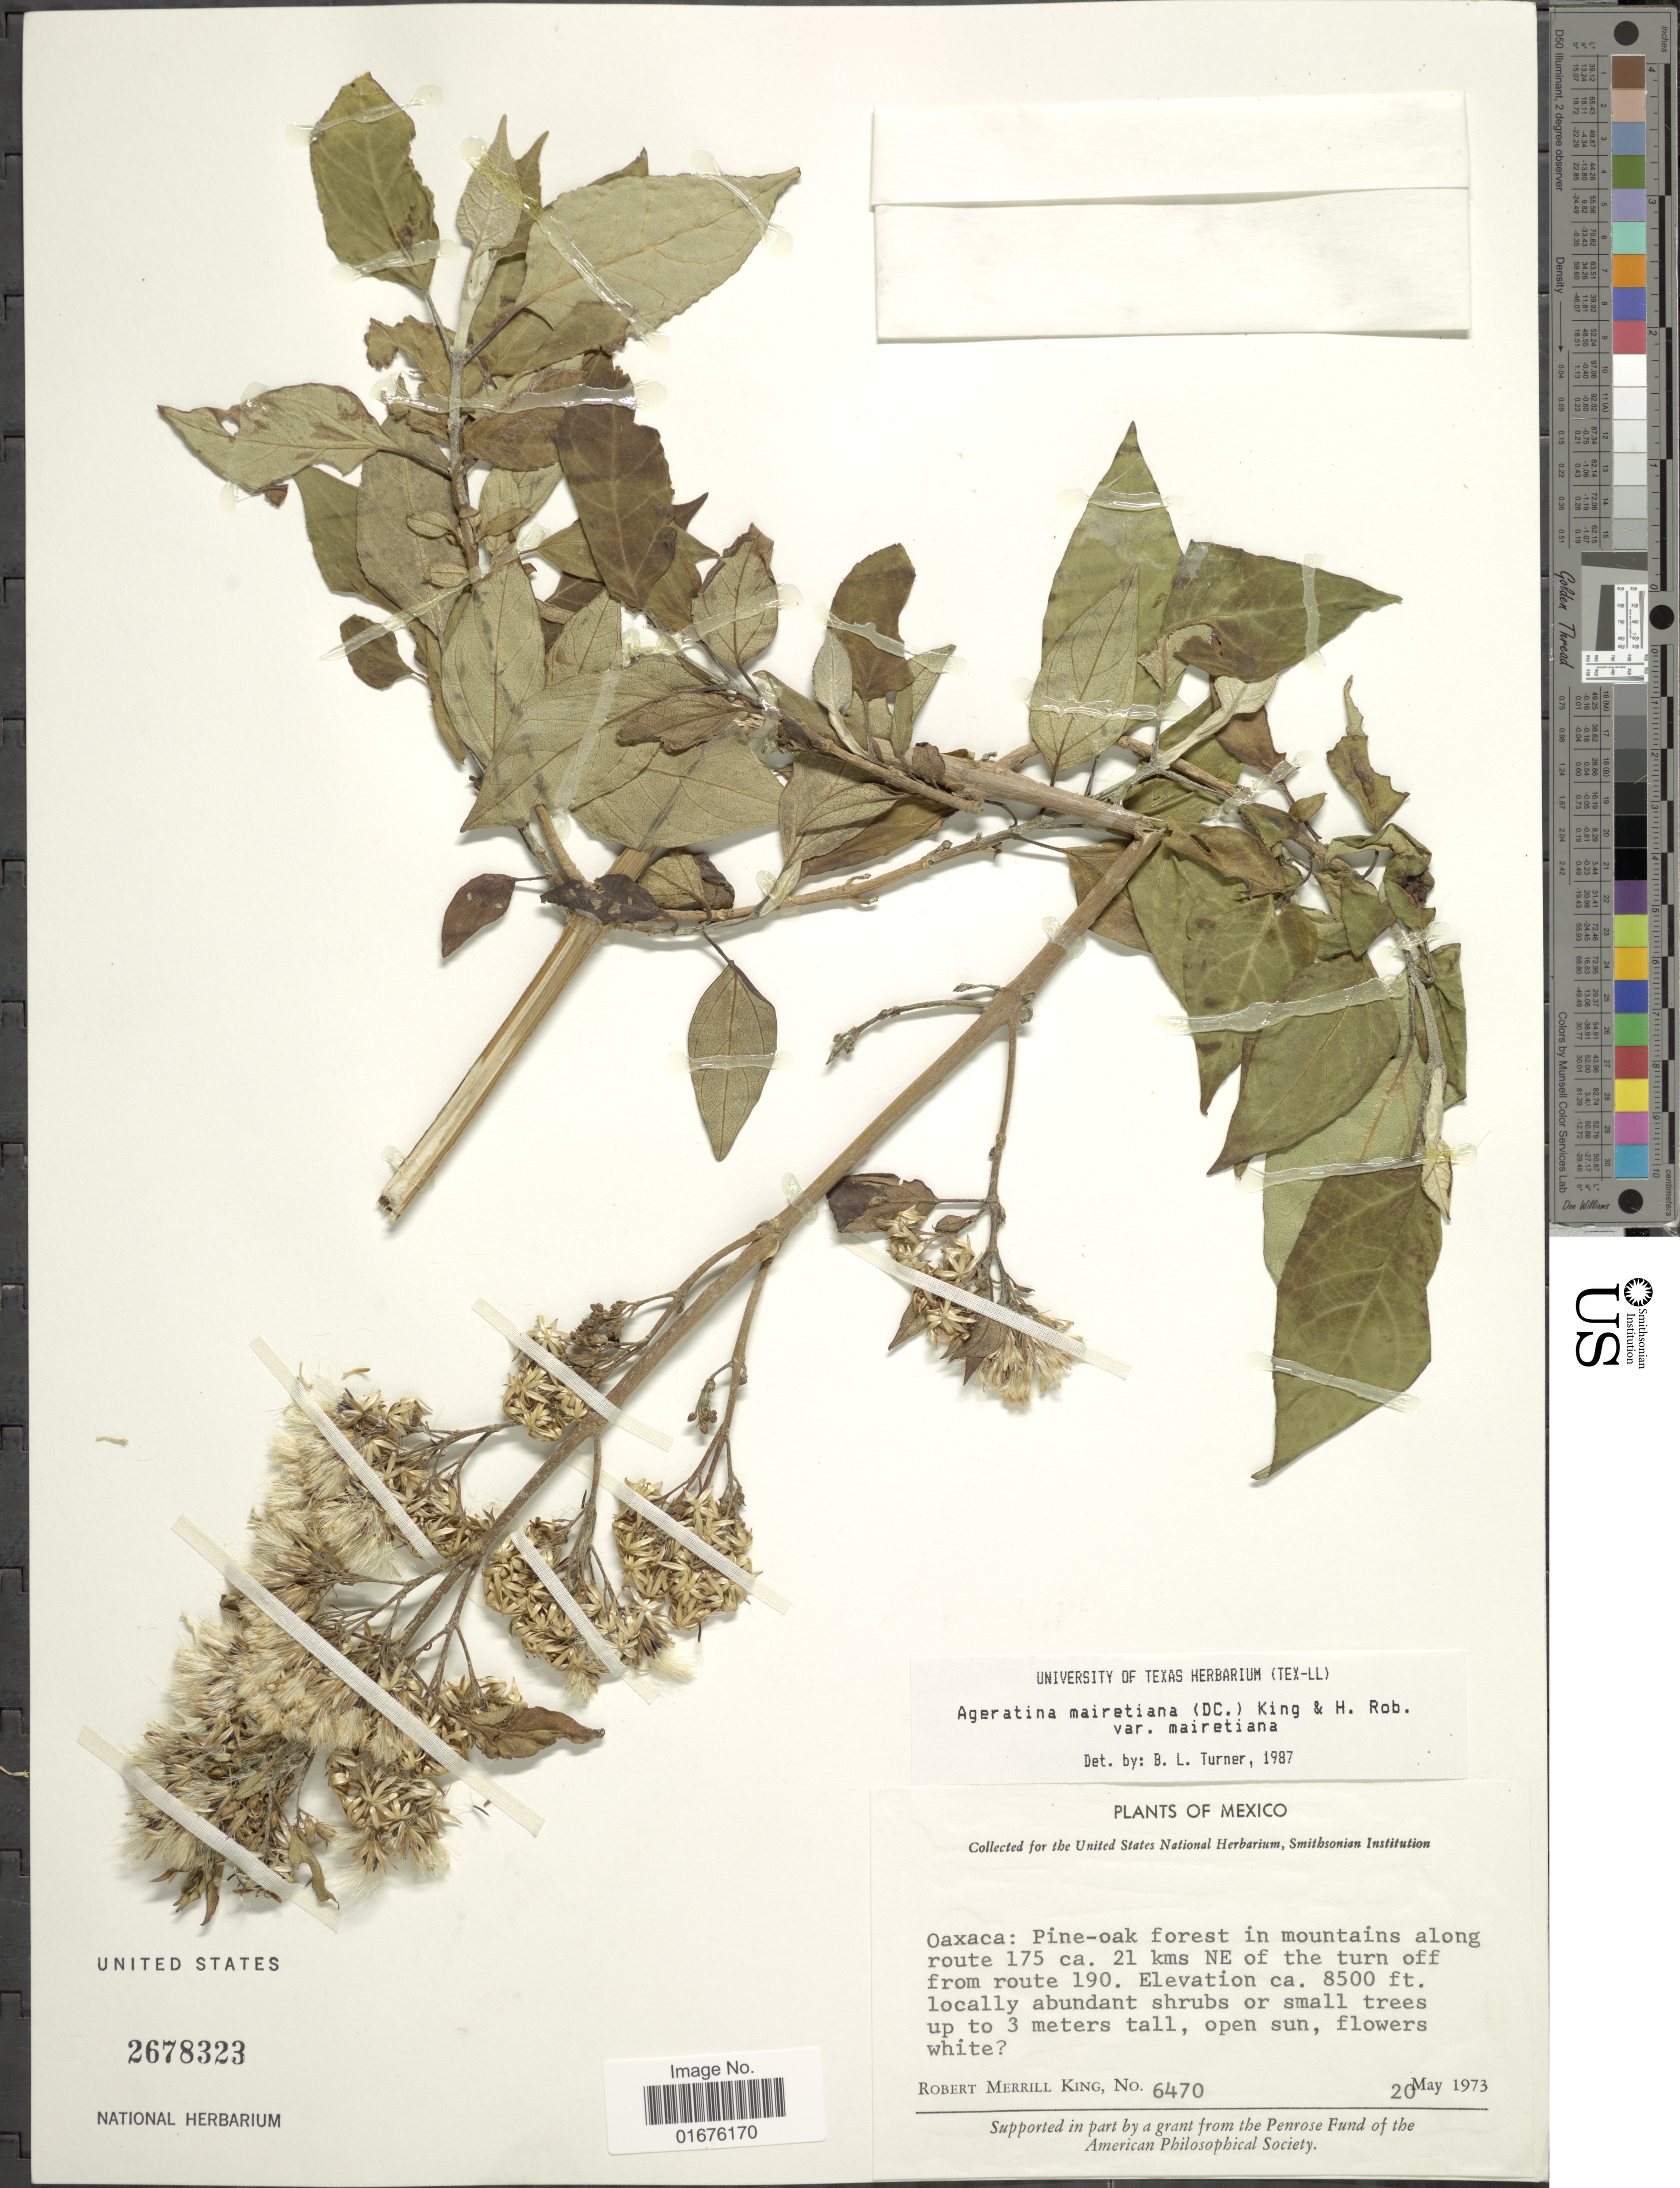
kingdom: Plantae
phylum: Tracheophyta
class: Magnoliopsida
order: Asterales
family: Asteraceae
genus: Ageratina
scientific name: Ageratina mairetiana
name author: (DC.) R.M. King & H. Rob.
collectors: R. M. King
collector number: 6470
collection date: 1973-05-20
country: Mexico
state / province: Oaxaca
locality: Pine-oak forest in mountains along route 175 ca. 21 kms NE of the turn off from route 190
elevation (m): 2591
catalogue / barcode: US 2678323